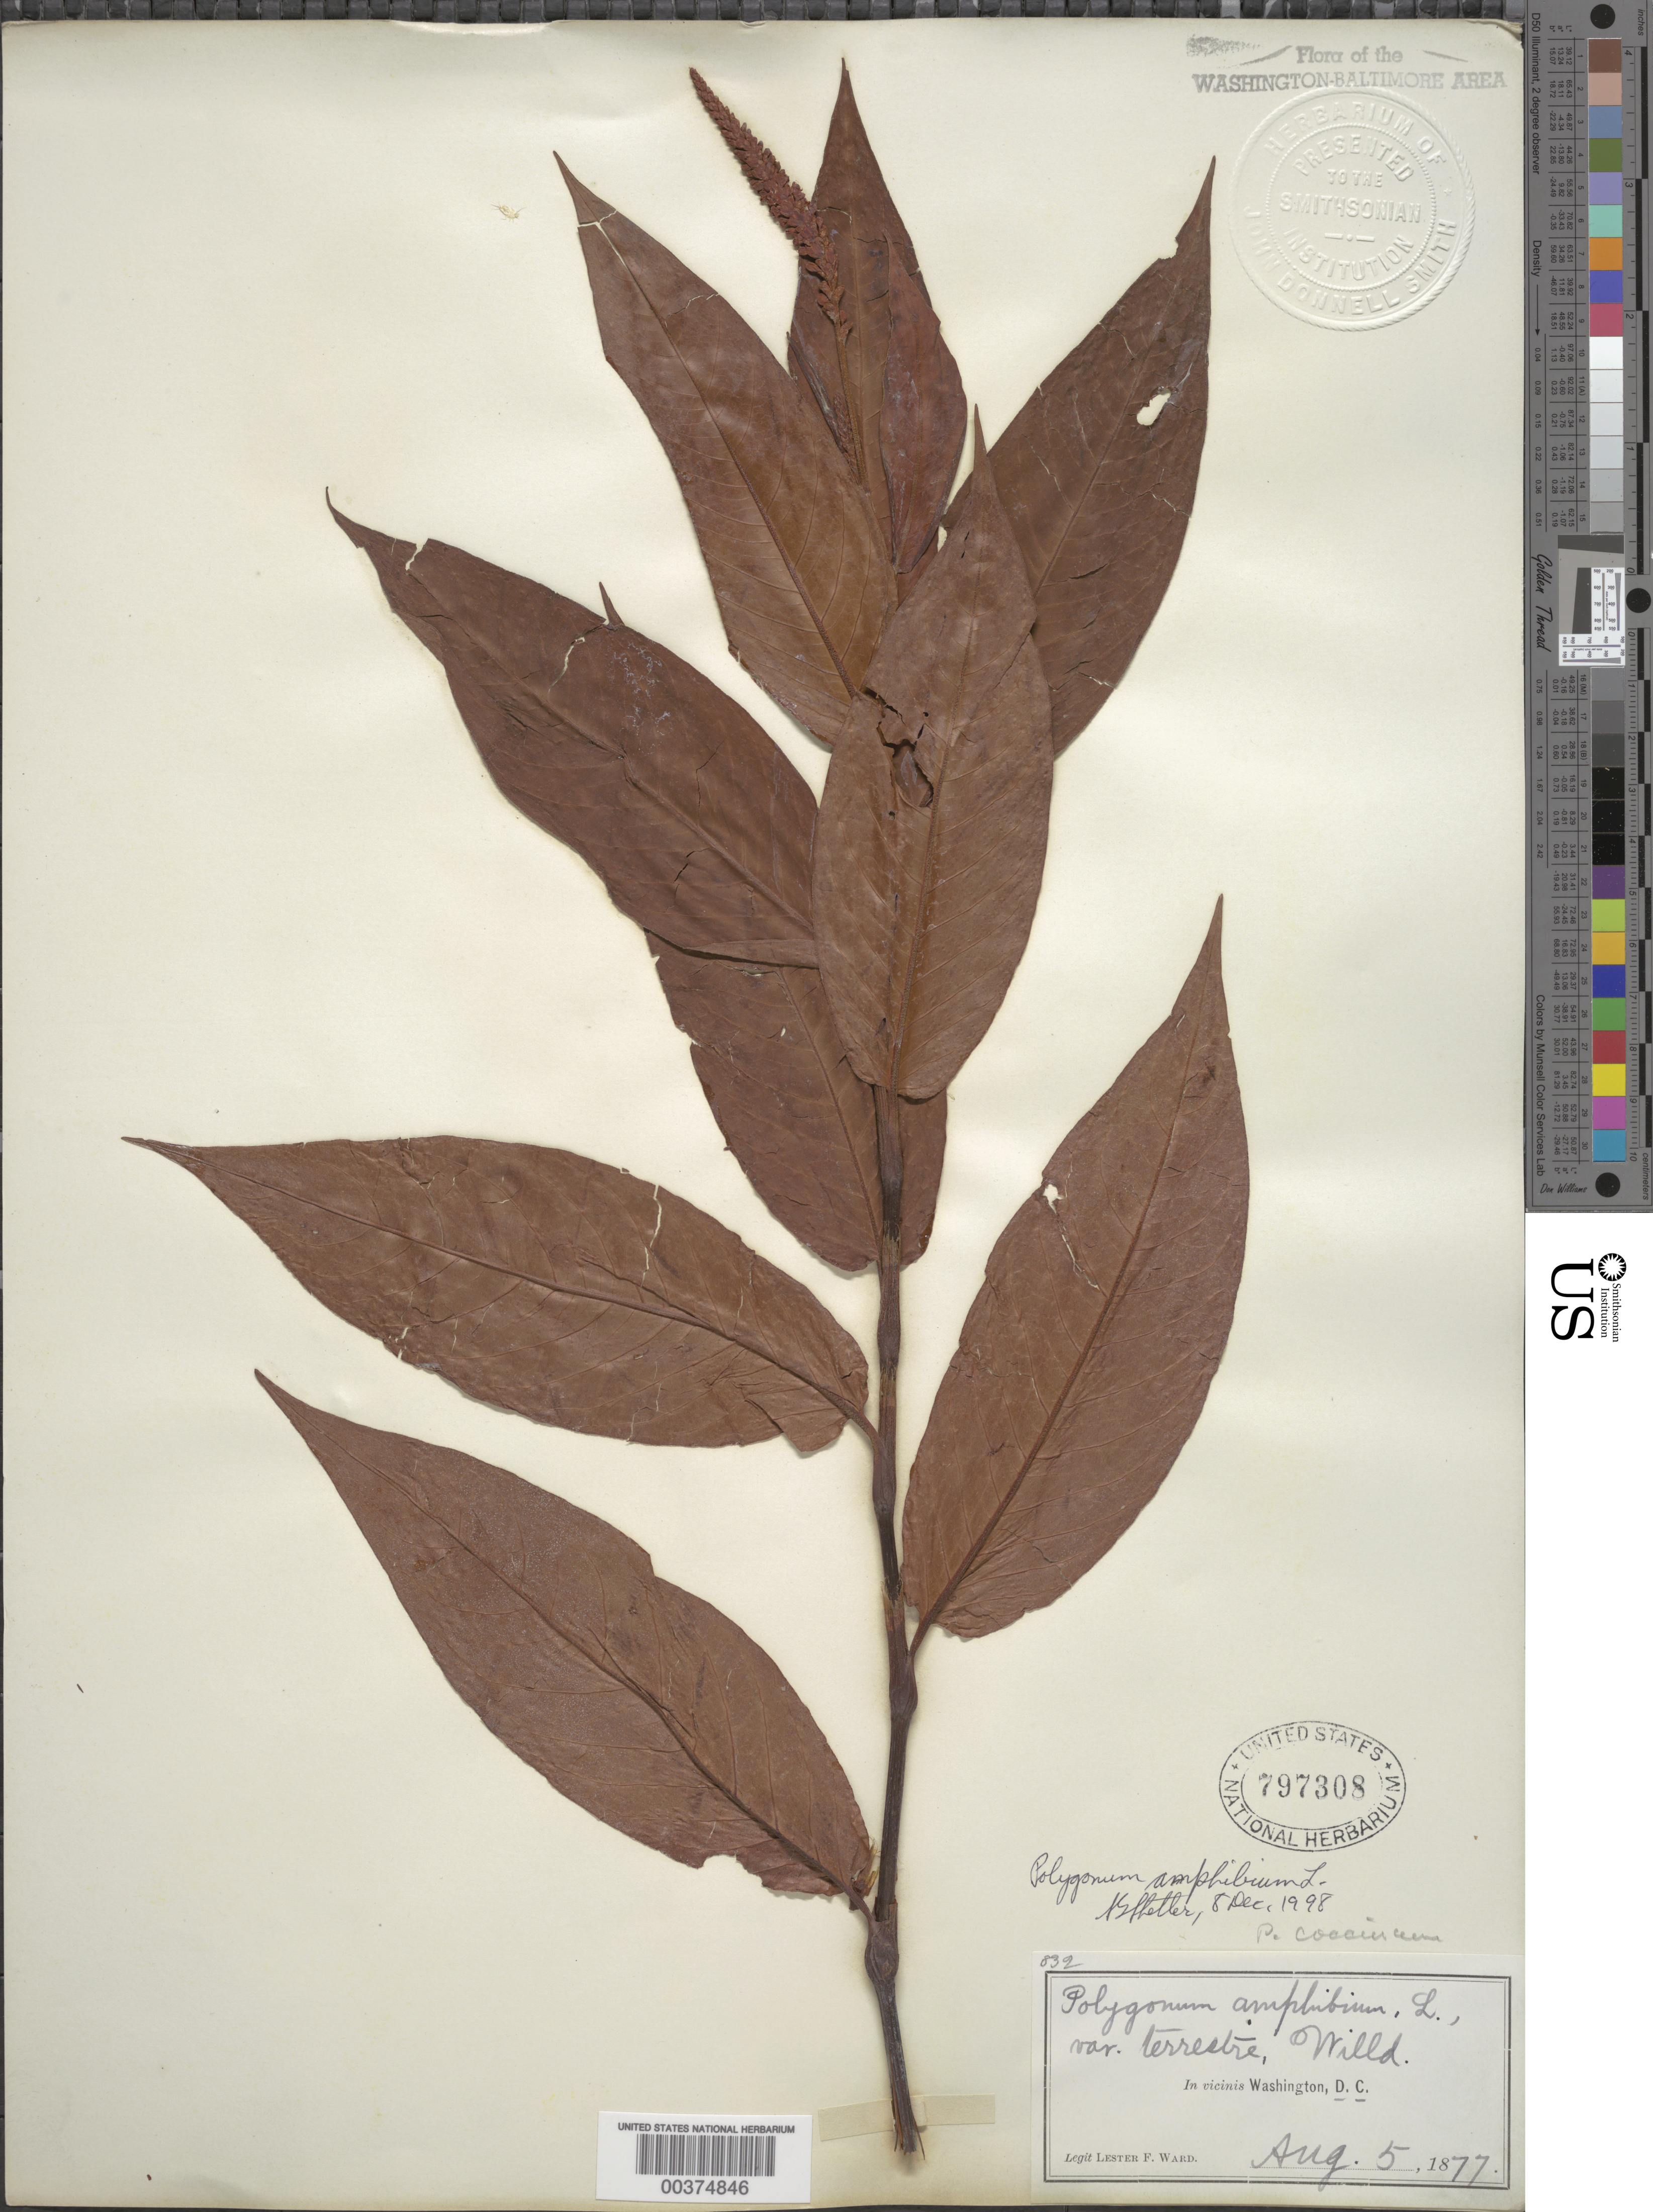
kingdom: Plantae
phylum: Tracheophyta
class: Magnoliopsida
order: Caryophyllales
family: Polygonaceae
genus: Persicaria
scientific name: Persicaria coccinea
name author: (Muhl. ex Willd.) Greene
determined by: Atha, D. E.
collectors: L. F. Ward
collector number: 832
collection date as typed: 05 Aug 1877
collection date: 1877-08-05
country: United States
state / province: District of Columbia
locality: Washington DC area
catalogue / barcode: US 797308